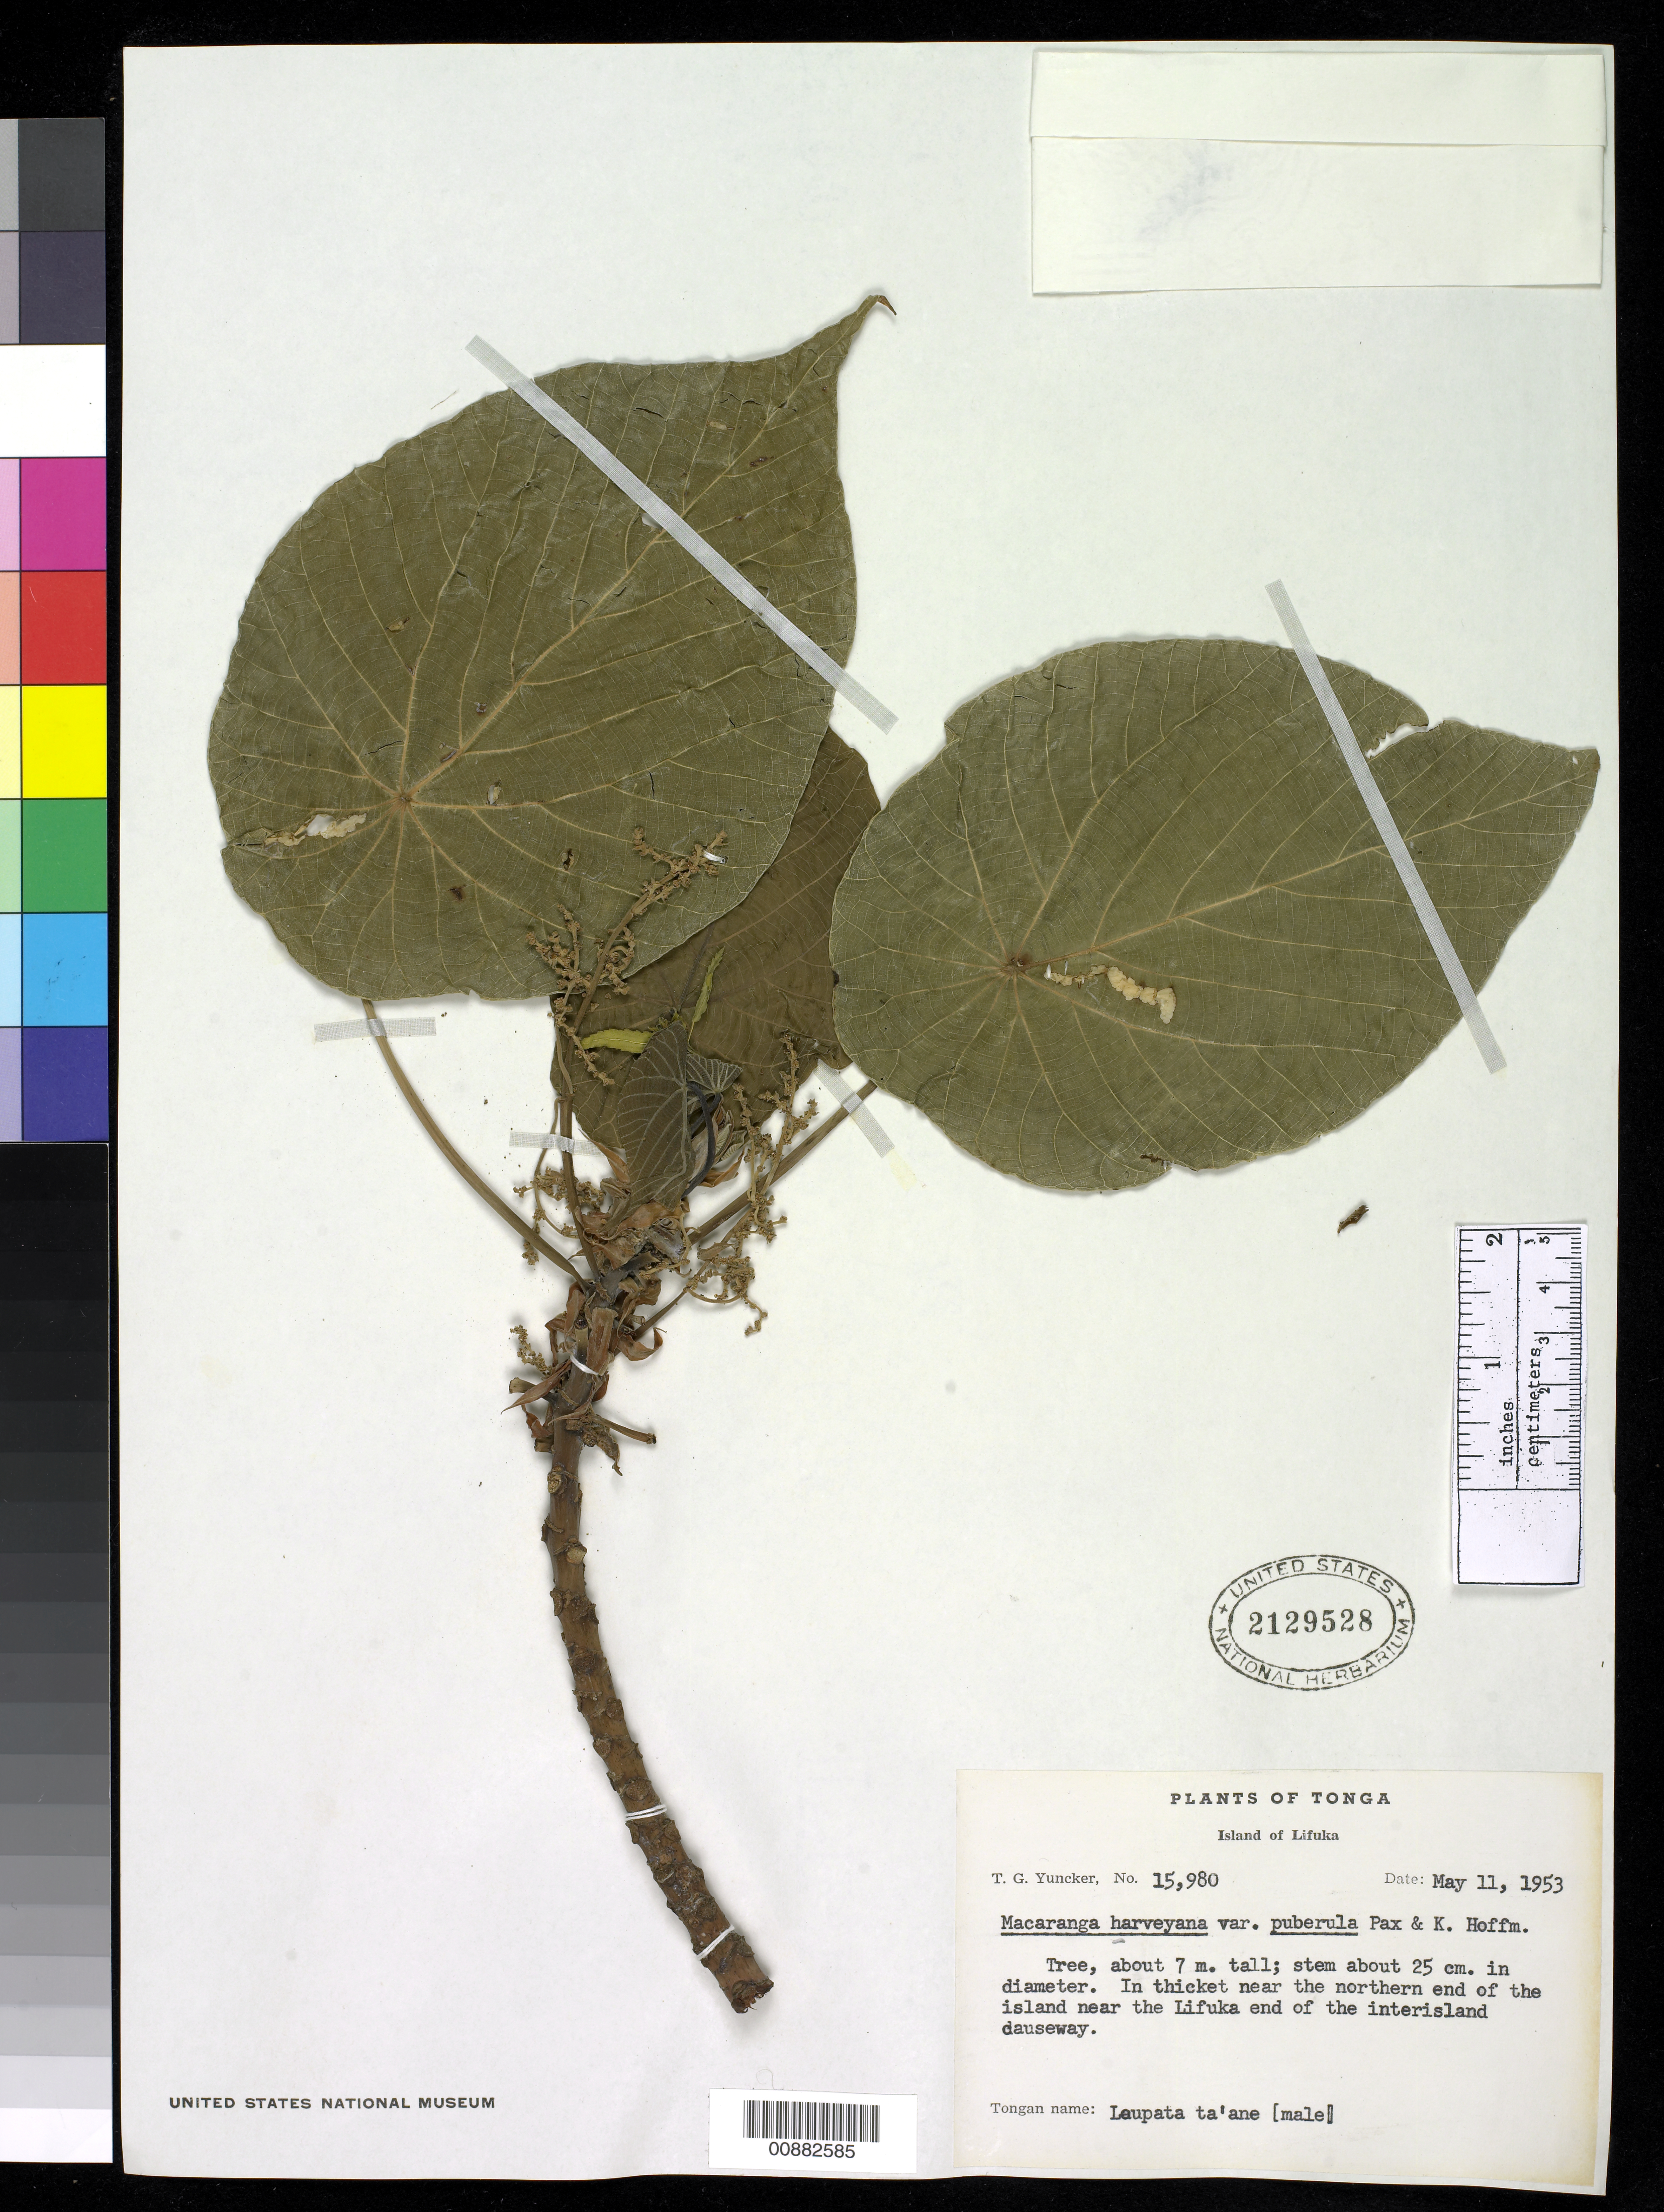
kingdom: Plantae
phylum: Tracheophyta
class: Magnoliopsida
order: Malpighiales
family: Euphorbiaceae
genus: Macaranga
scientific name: Macaranga harveyana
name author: Müll. Arg.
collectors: T. G. Yuncker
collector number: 15980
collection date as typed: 11 May 1953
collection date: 1953-05-11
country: Tonga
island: Lifuka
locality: In thicket near the northern end of the island near the Lifuka end of the interisland causeway.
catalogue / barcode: US 2129528